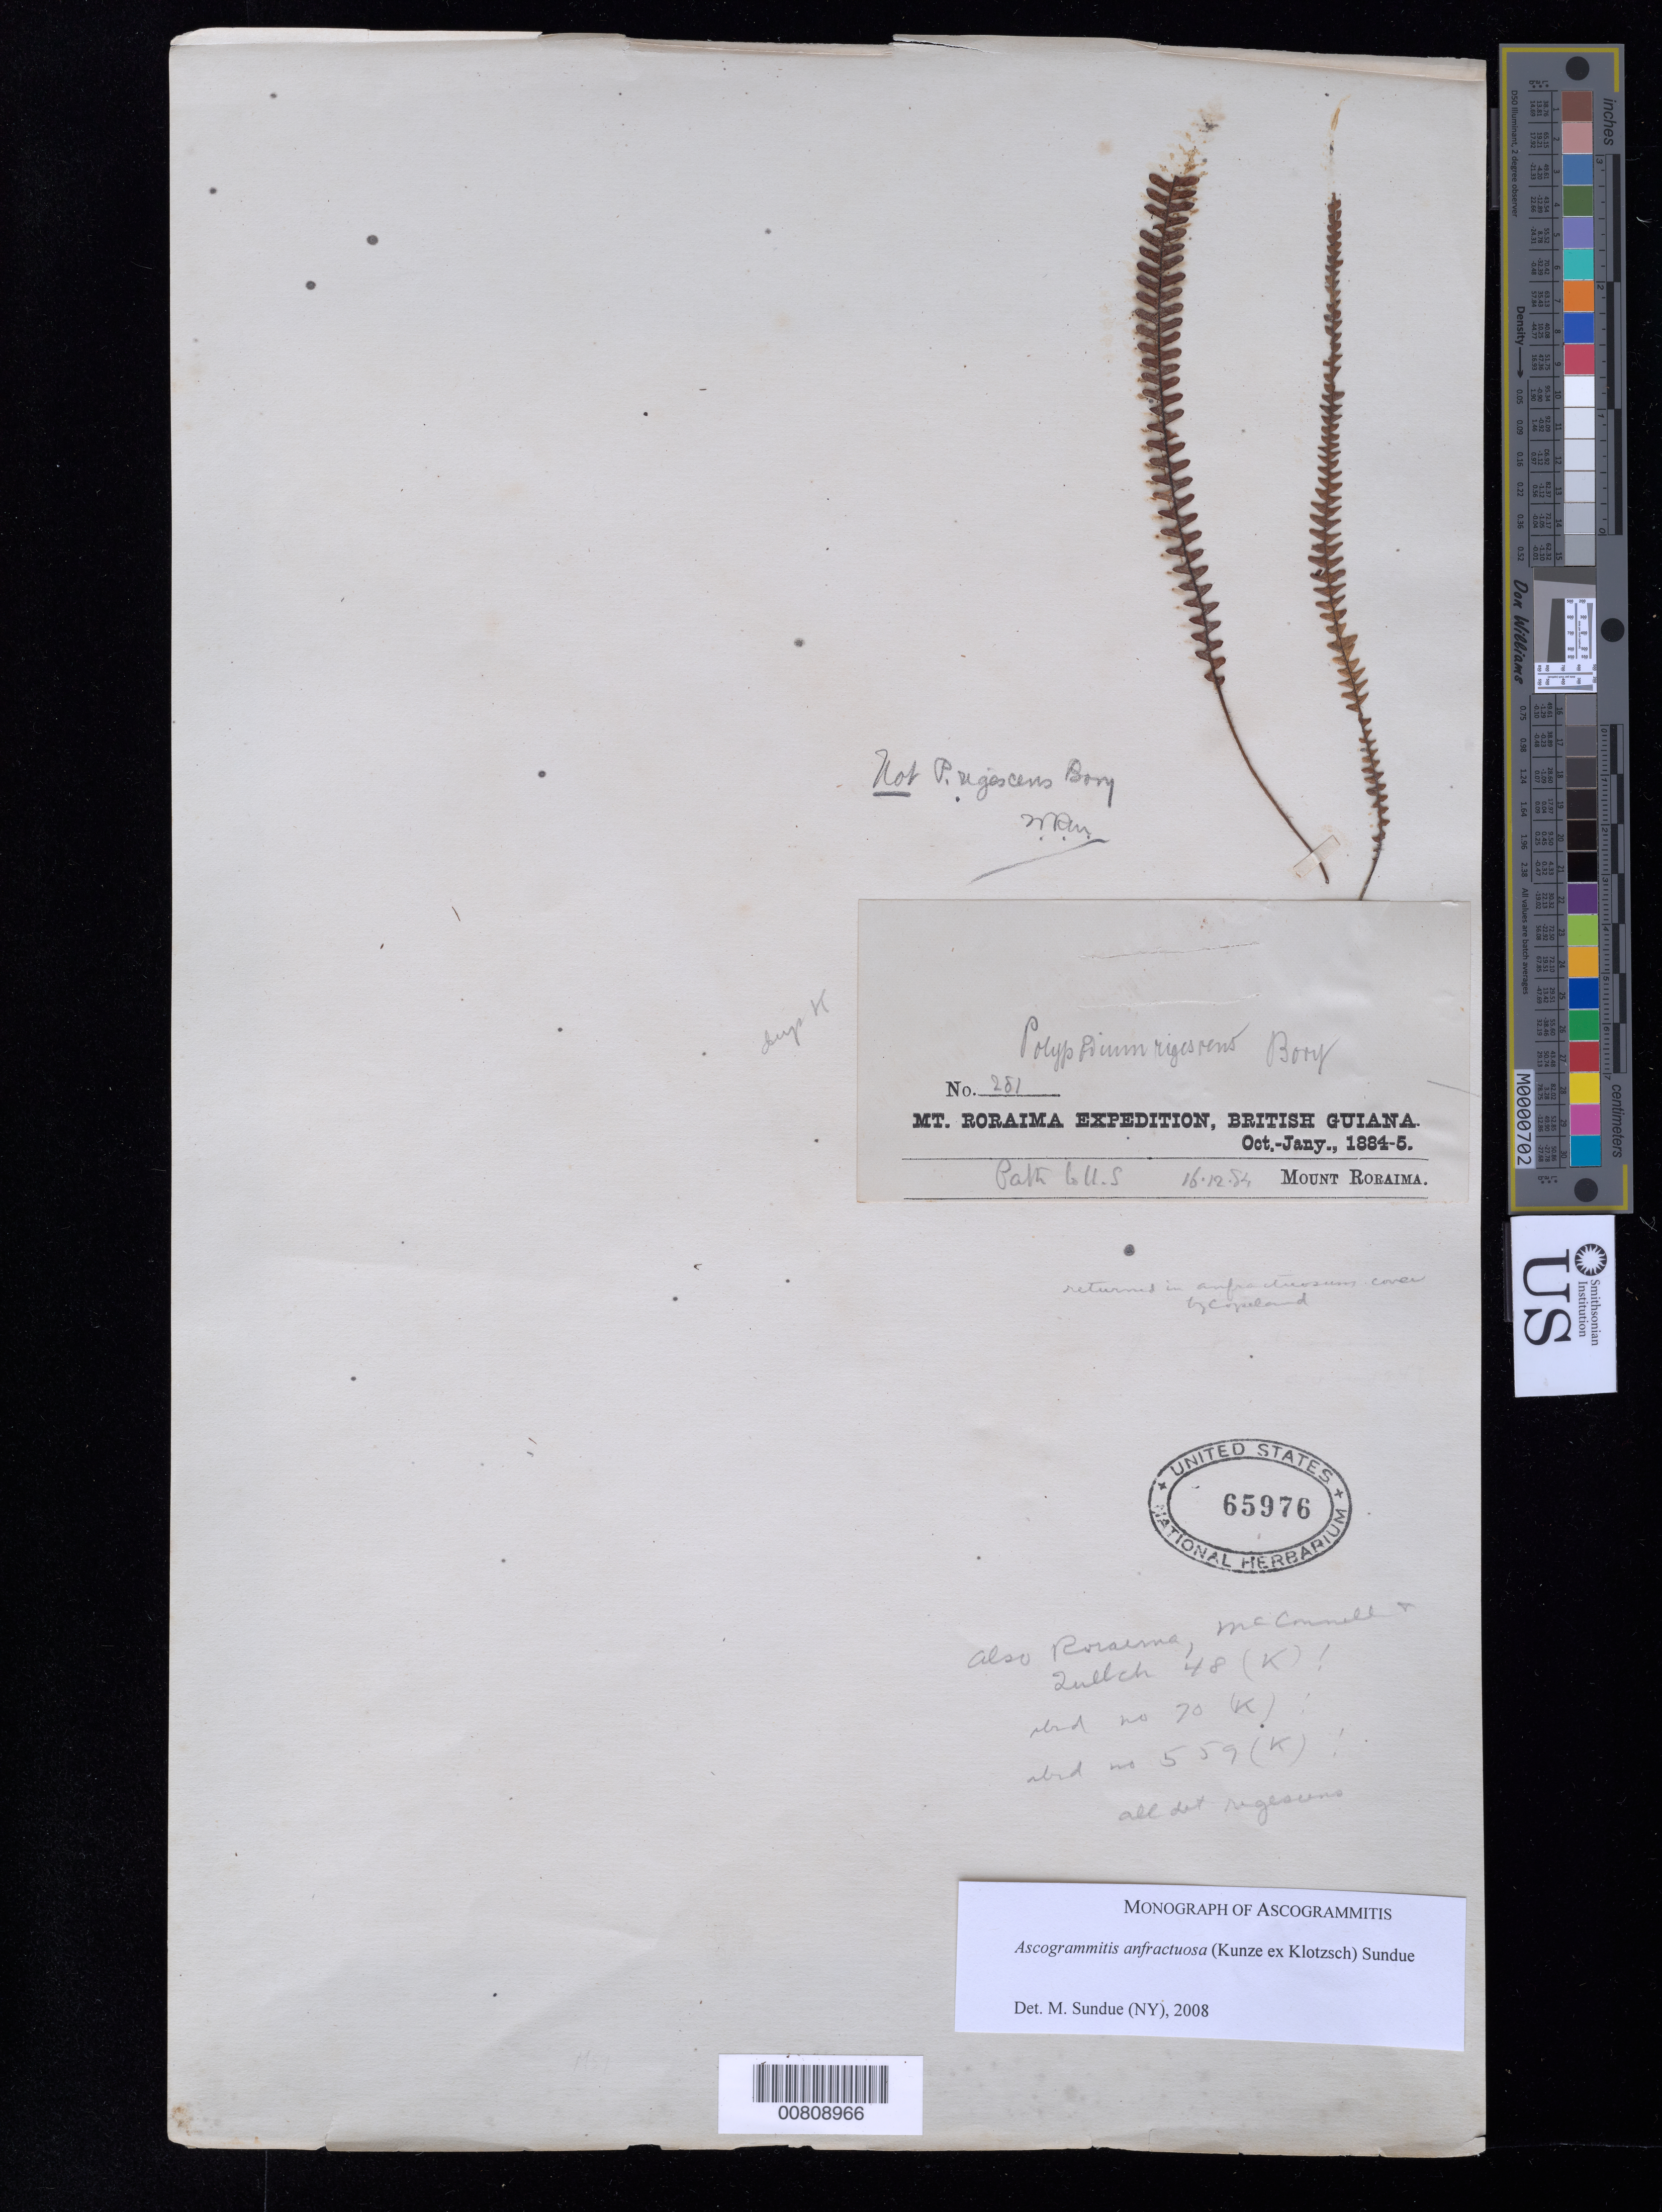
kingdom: Plantae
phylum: Tracheophyta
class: Polypodiopsida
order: Polypodiales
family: Polypodiaceae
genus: Ascogrammitis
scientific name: Ascogrammitis anfractuosa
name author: (Kunze ex Klotzsch) Sundue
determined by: Sundue, Michael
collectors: E. F. im Thurn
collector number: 281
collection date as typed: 16 December 1884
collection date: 1884-12-16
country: Guyana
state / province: Cuyuni-Mazaruni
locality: Mt. Roraima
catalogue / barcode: US 65976